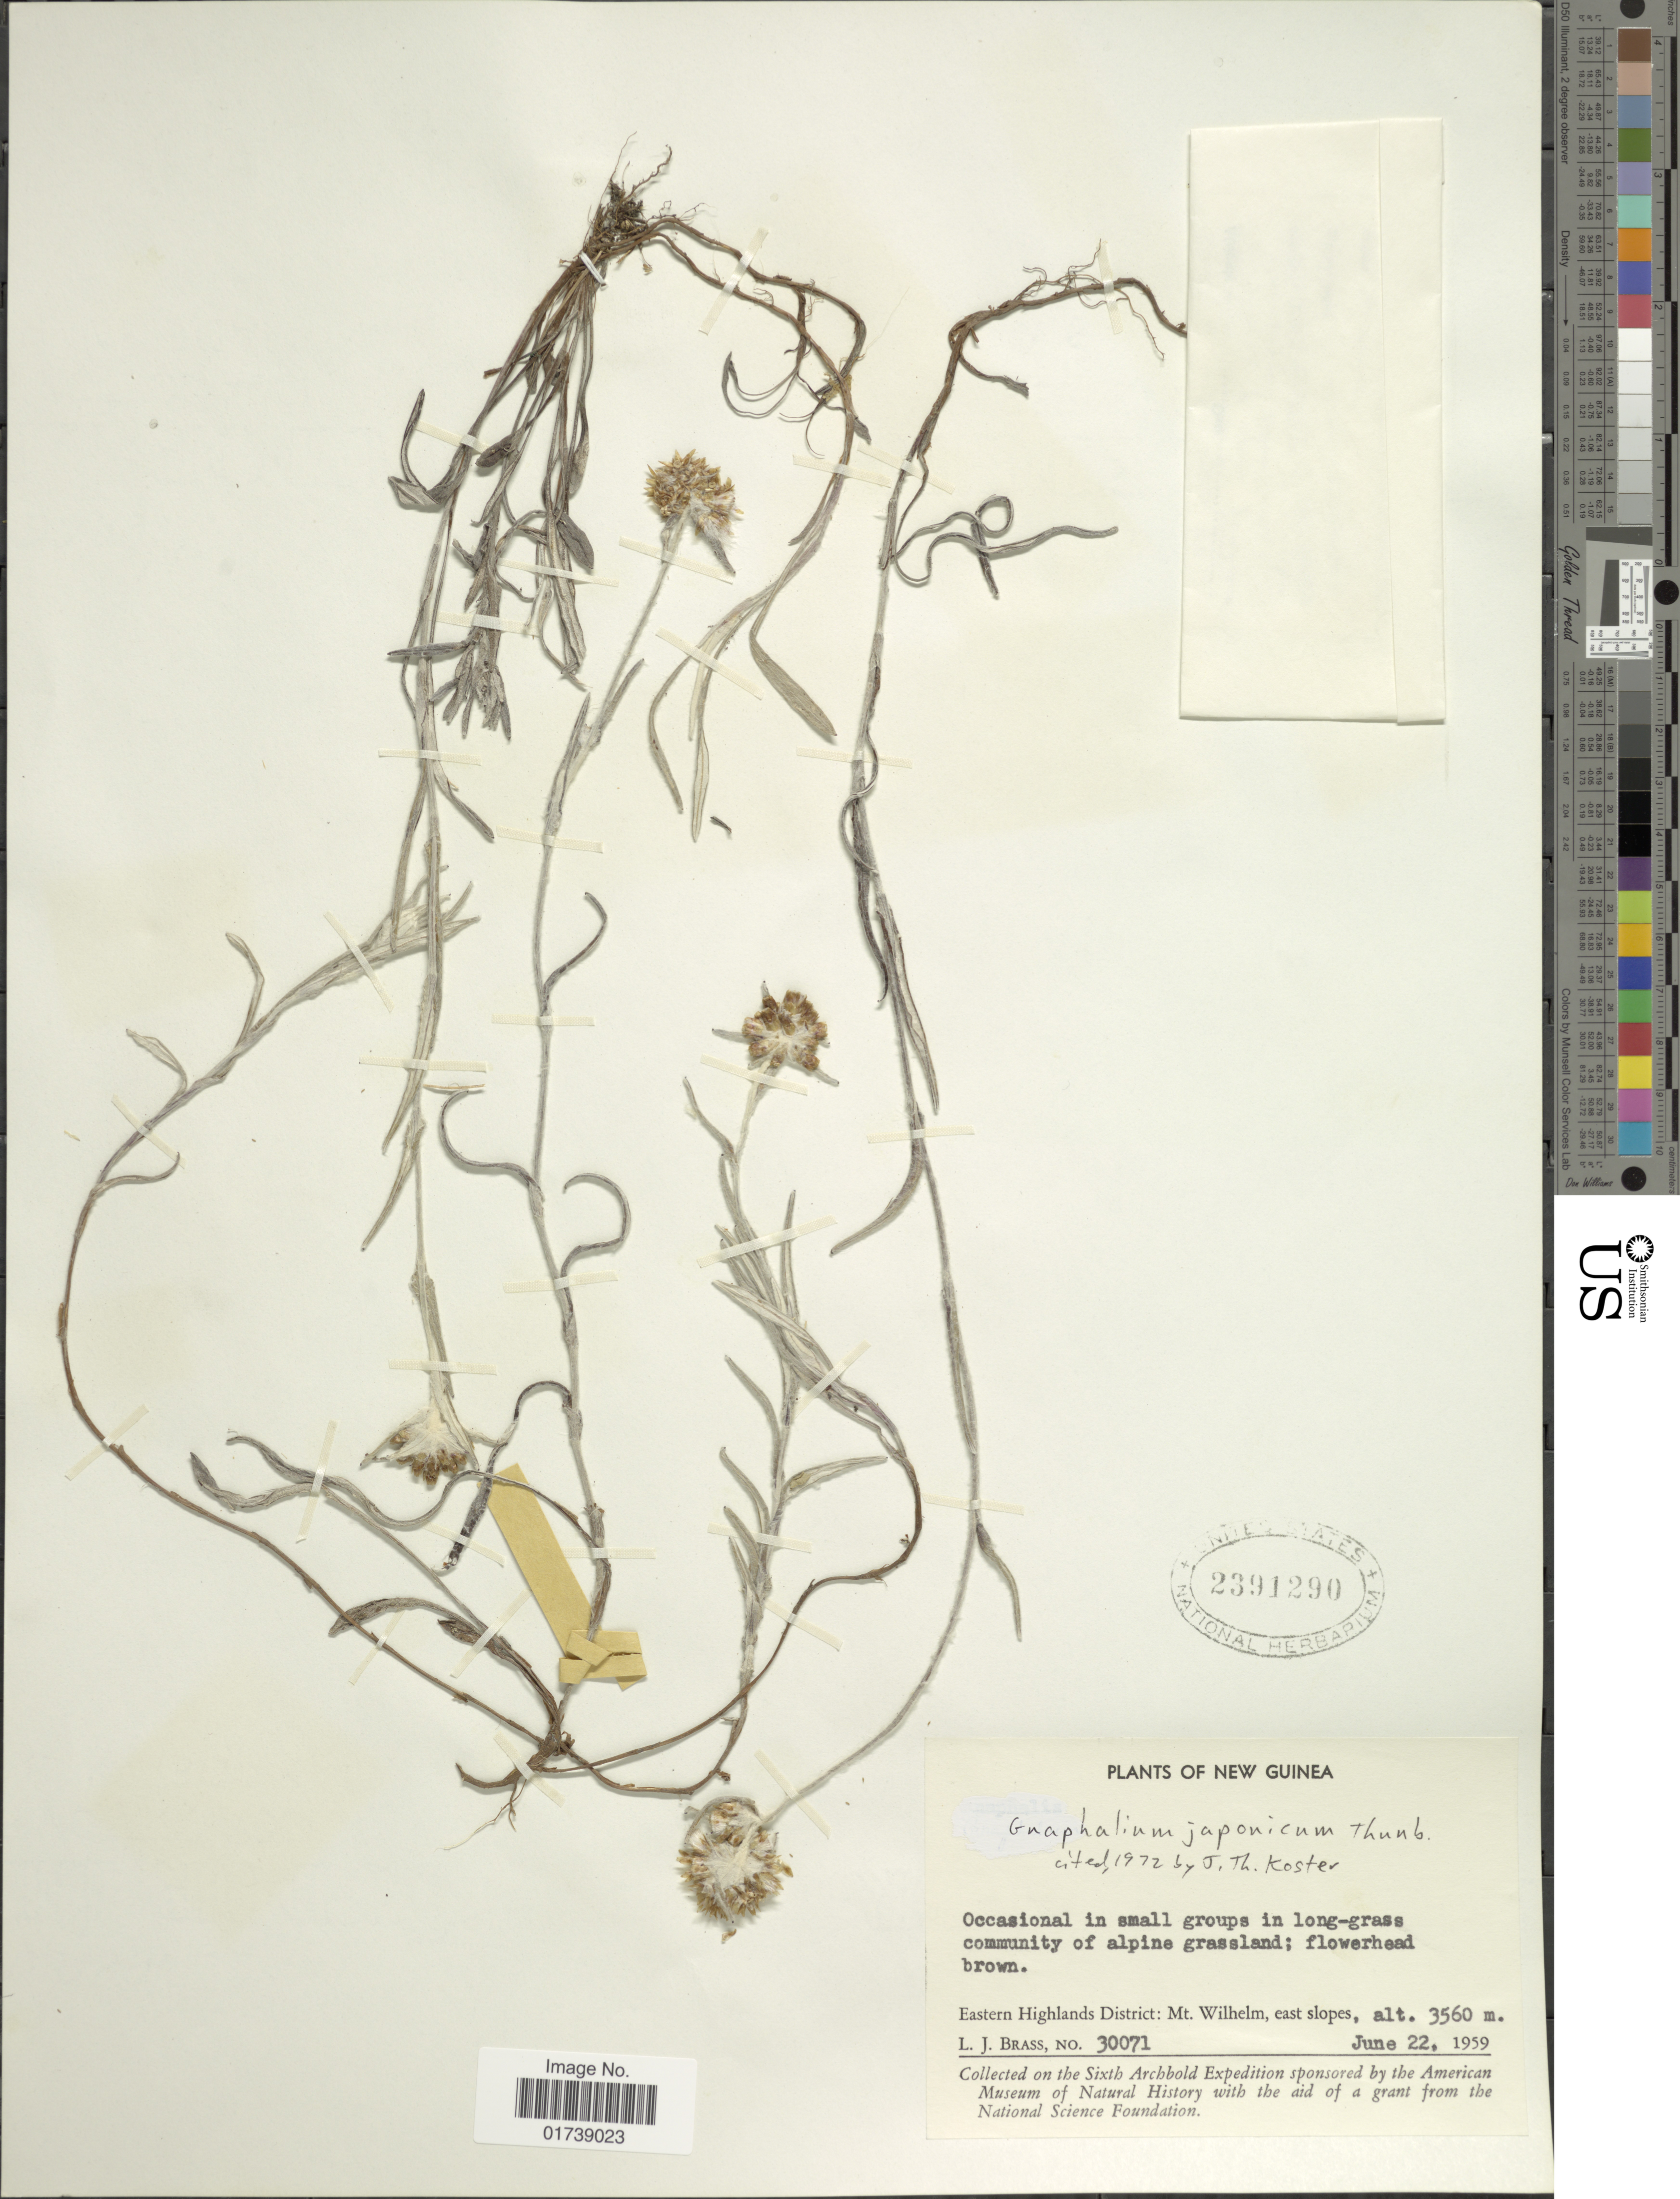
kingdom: Plantae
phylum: Tracheophyta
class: Magnoliopsida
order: Asterales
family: Asteraceae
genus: Euchiton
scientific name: Euchiton japonicus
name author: (Thunb.) Anderb.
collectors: L. J. Brass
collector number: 30071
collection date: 1959-06-22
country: Papua New Guinea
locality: Eastern Highlands District: Mt. Wilhelm, East slopes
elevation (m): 3560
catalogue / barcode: US 2391290